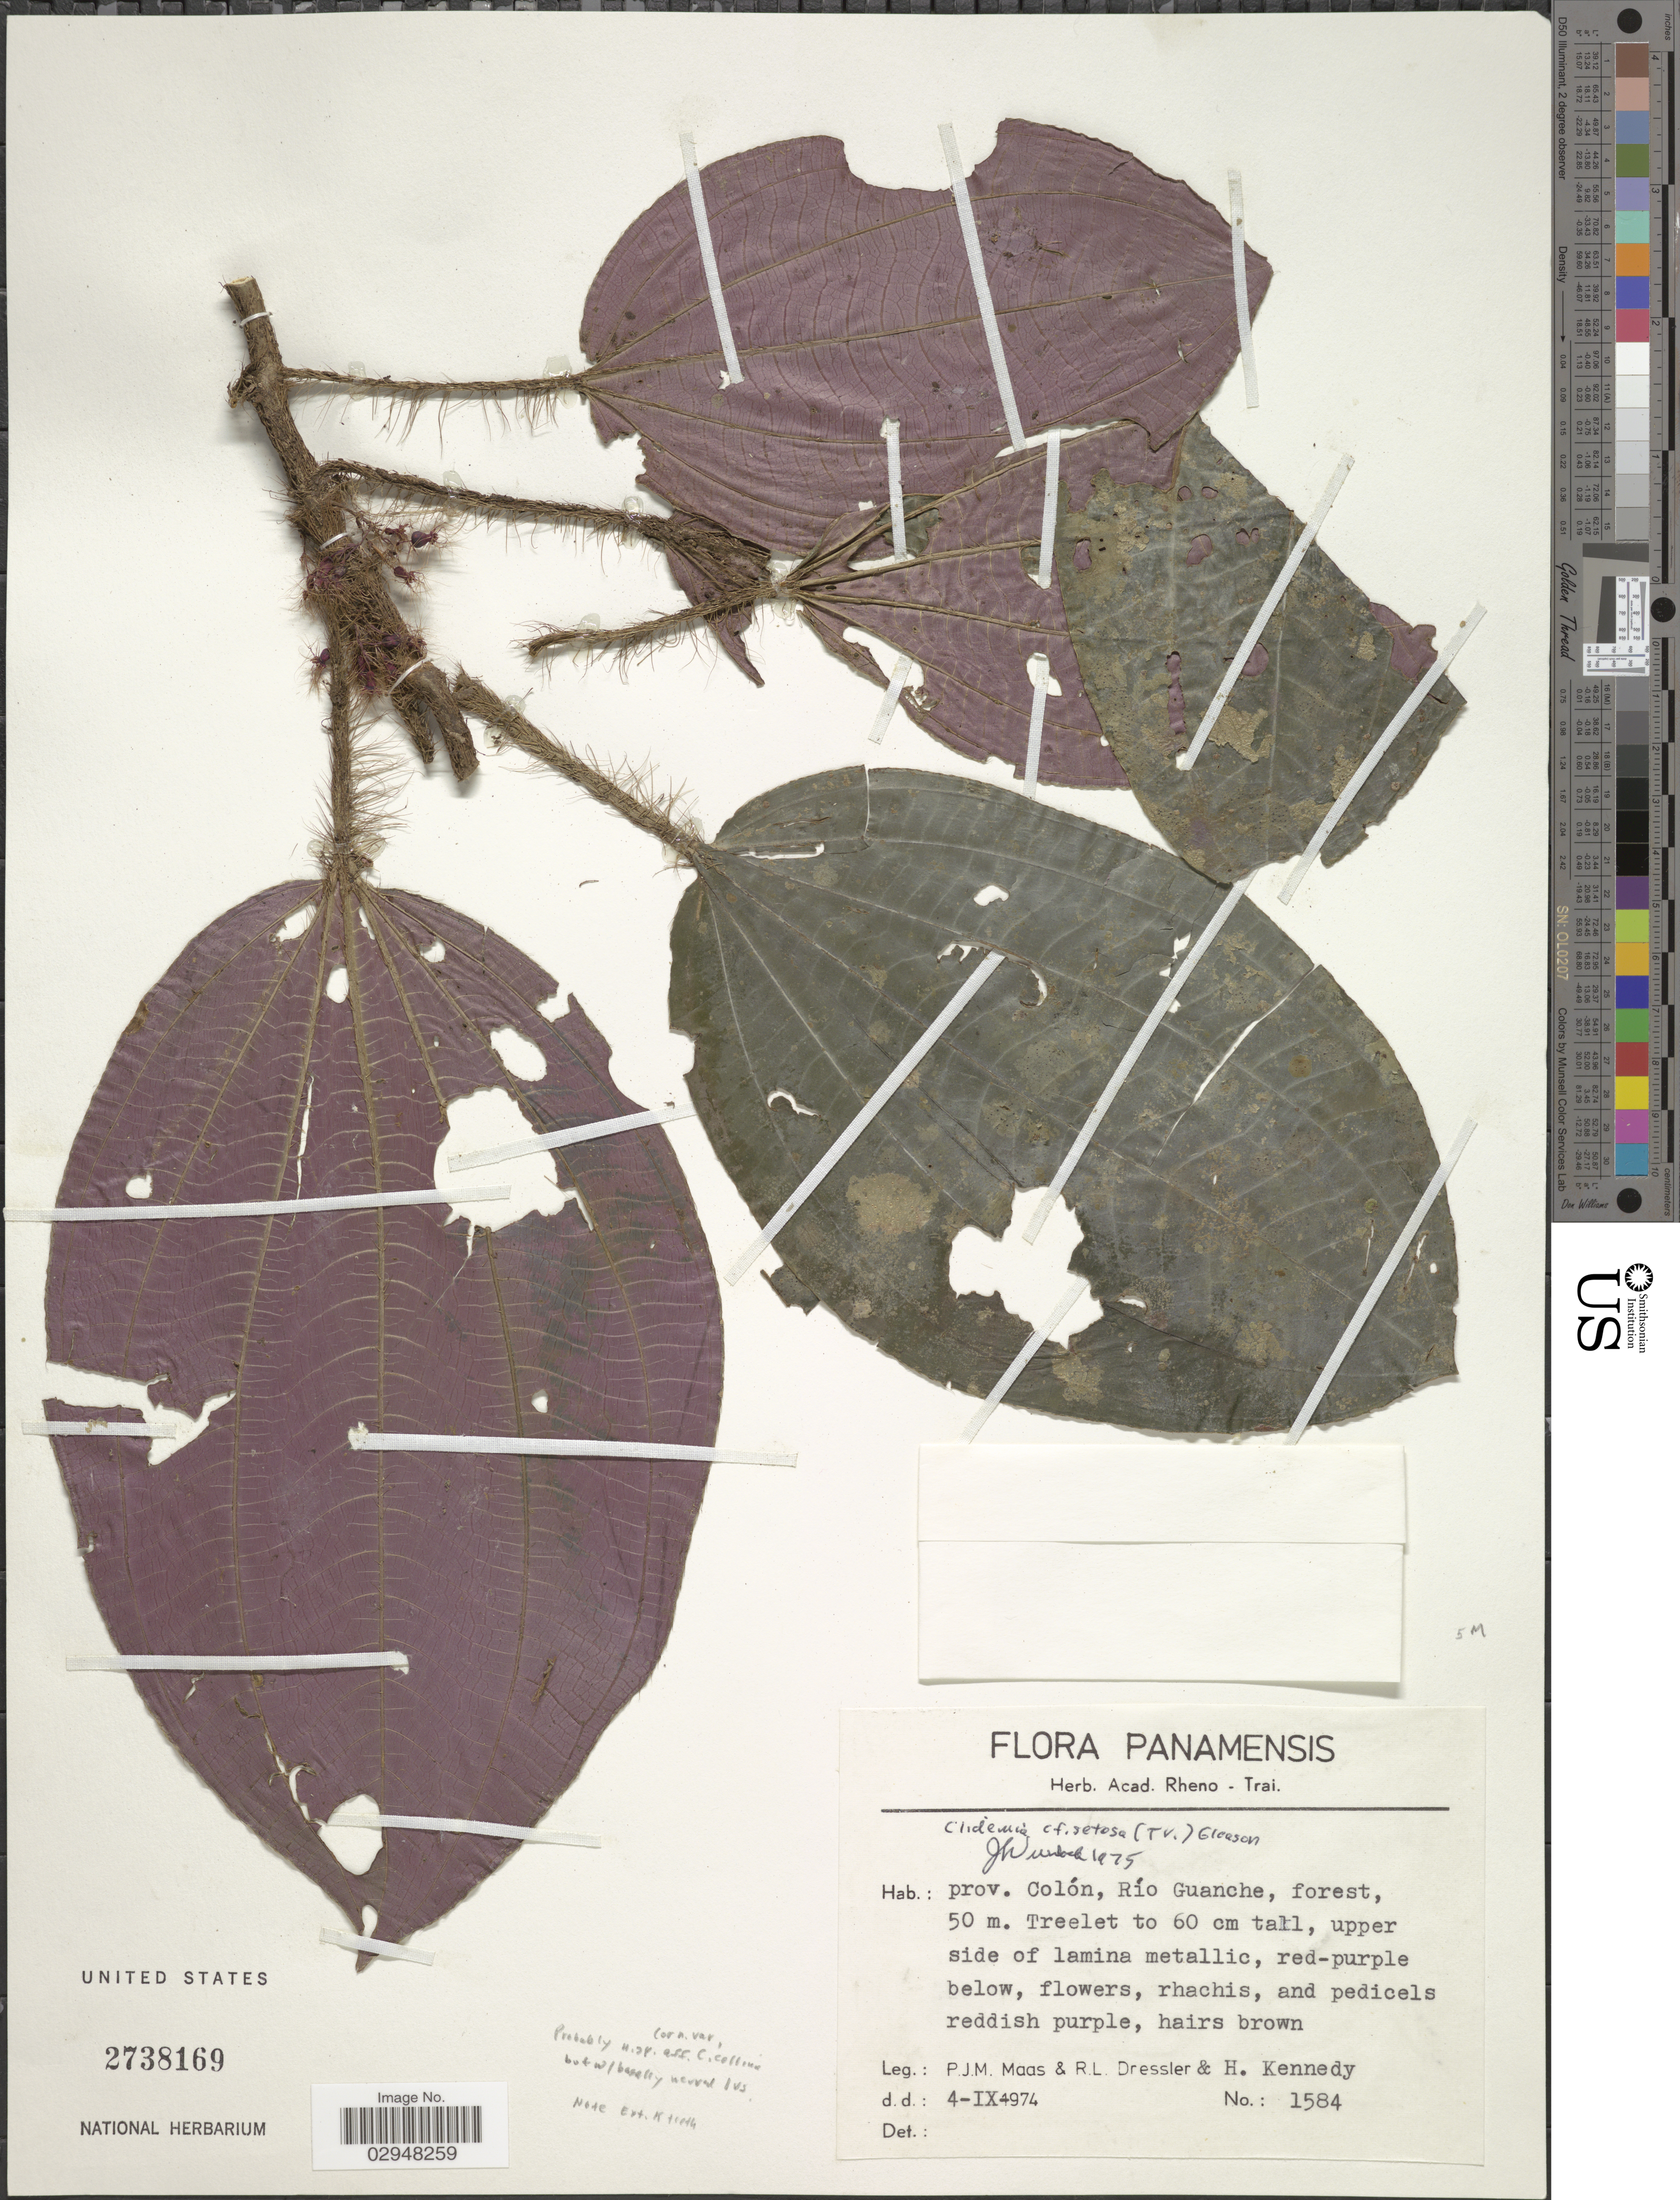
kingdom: Plantae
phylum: Tracheophyta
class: Magnoliopsida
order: Myrtales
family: Melastomataceae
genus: Clidemia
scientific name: Clidemia setosa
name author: (Triana) Gleason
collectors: P. Maas, R. Dressler & H. Kennedy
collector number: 1584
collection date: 1974-09-04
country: Panama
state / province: Colón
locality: Río Guanche, forest.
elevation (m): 50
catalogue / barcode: US 2738169